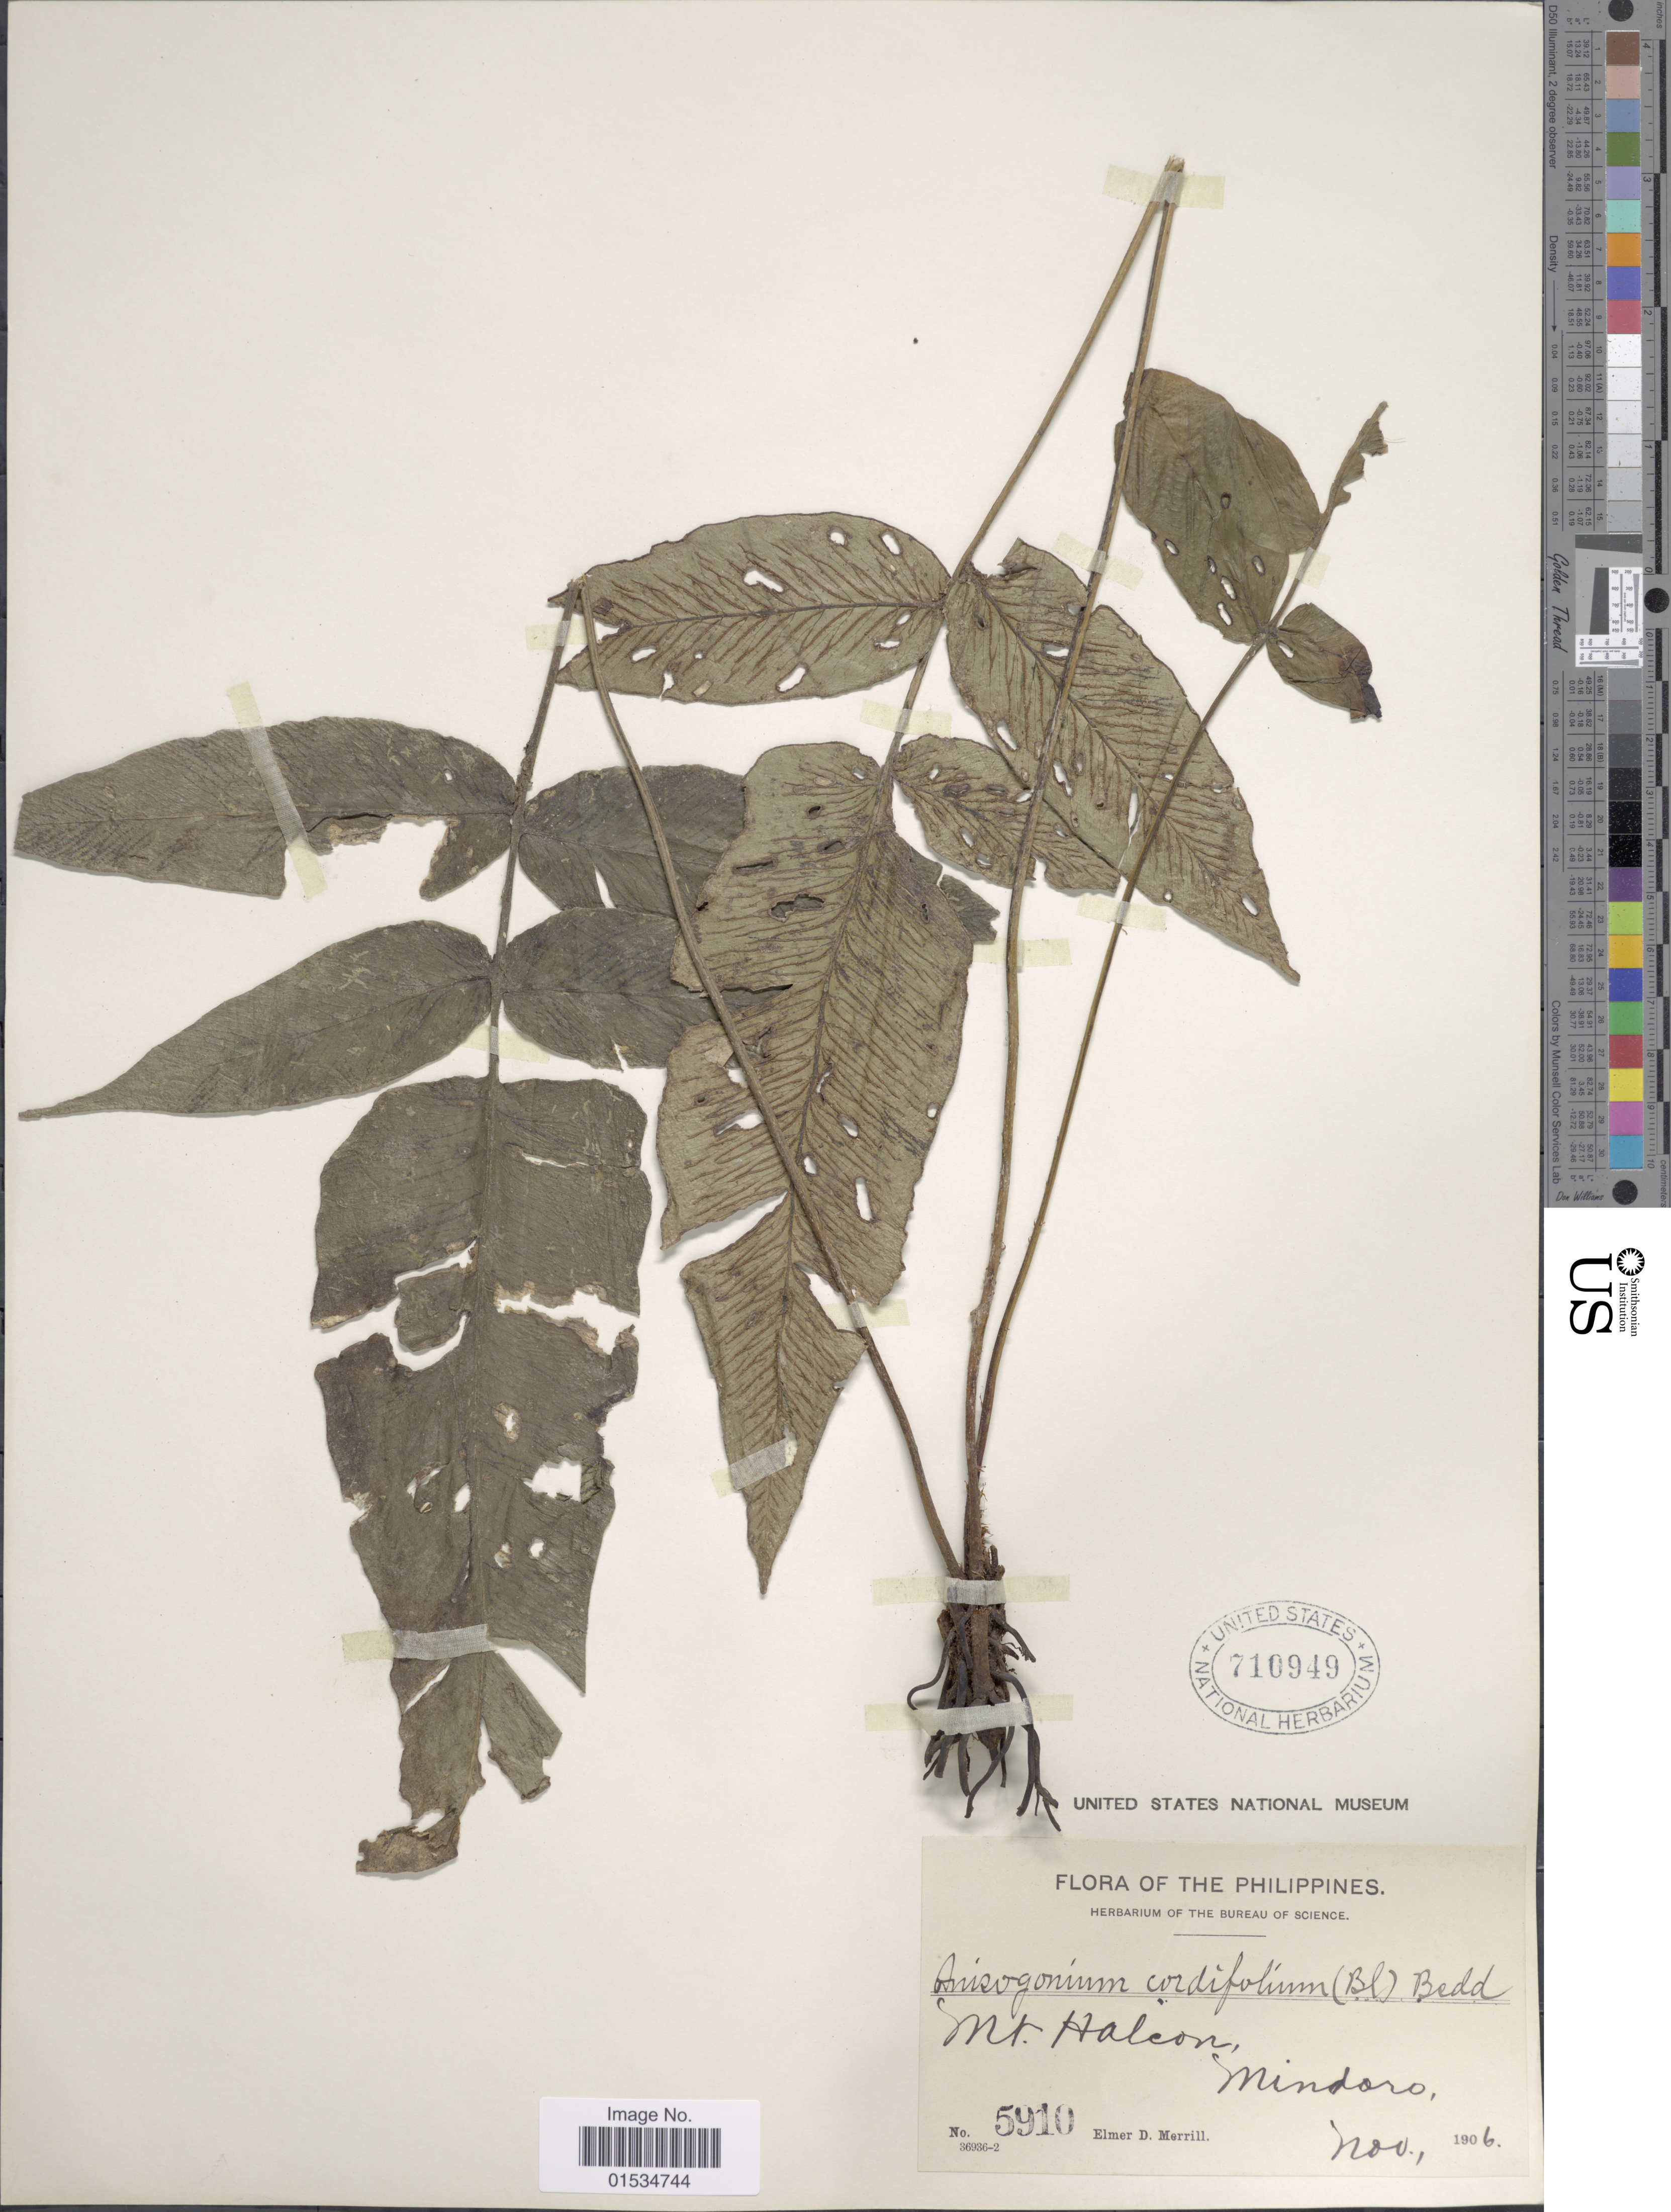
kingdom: Plantae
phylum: Tracheophyta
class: Polypodiopsida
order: Polypodiales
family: Athyriaceae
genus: Diplazium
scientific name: Diplazium cordifolium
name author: Blume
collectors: E. D. Merrill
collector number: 5910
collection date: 1906-11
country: Philippines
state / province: Mimaropa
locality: Mt. Halcon, Mindoro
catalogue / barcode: US 710949